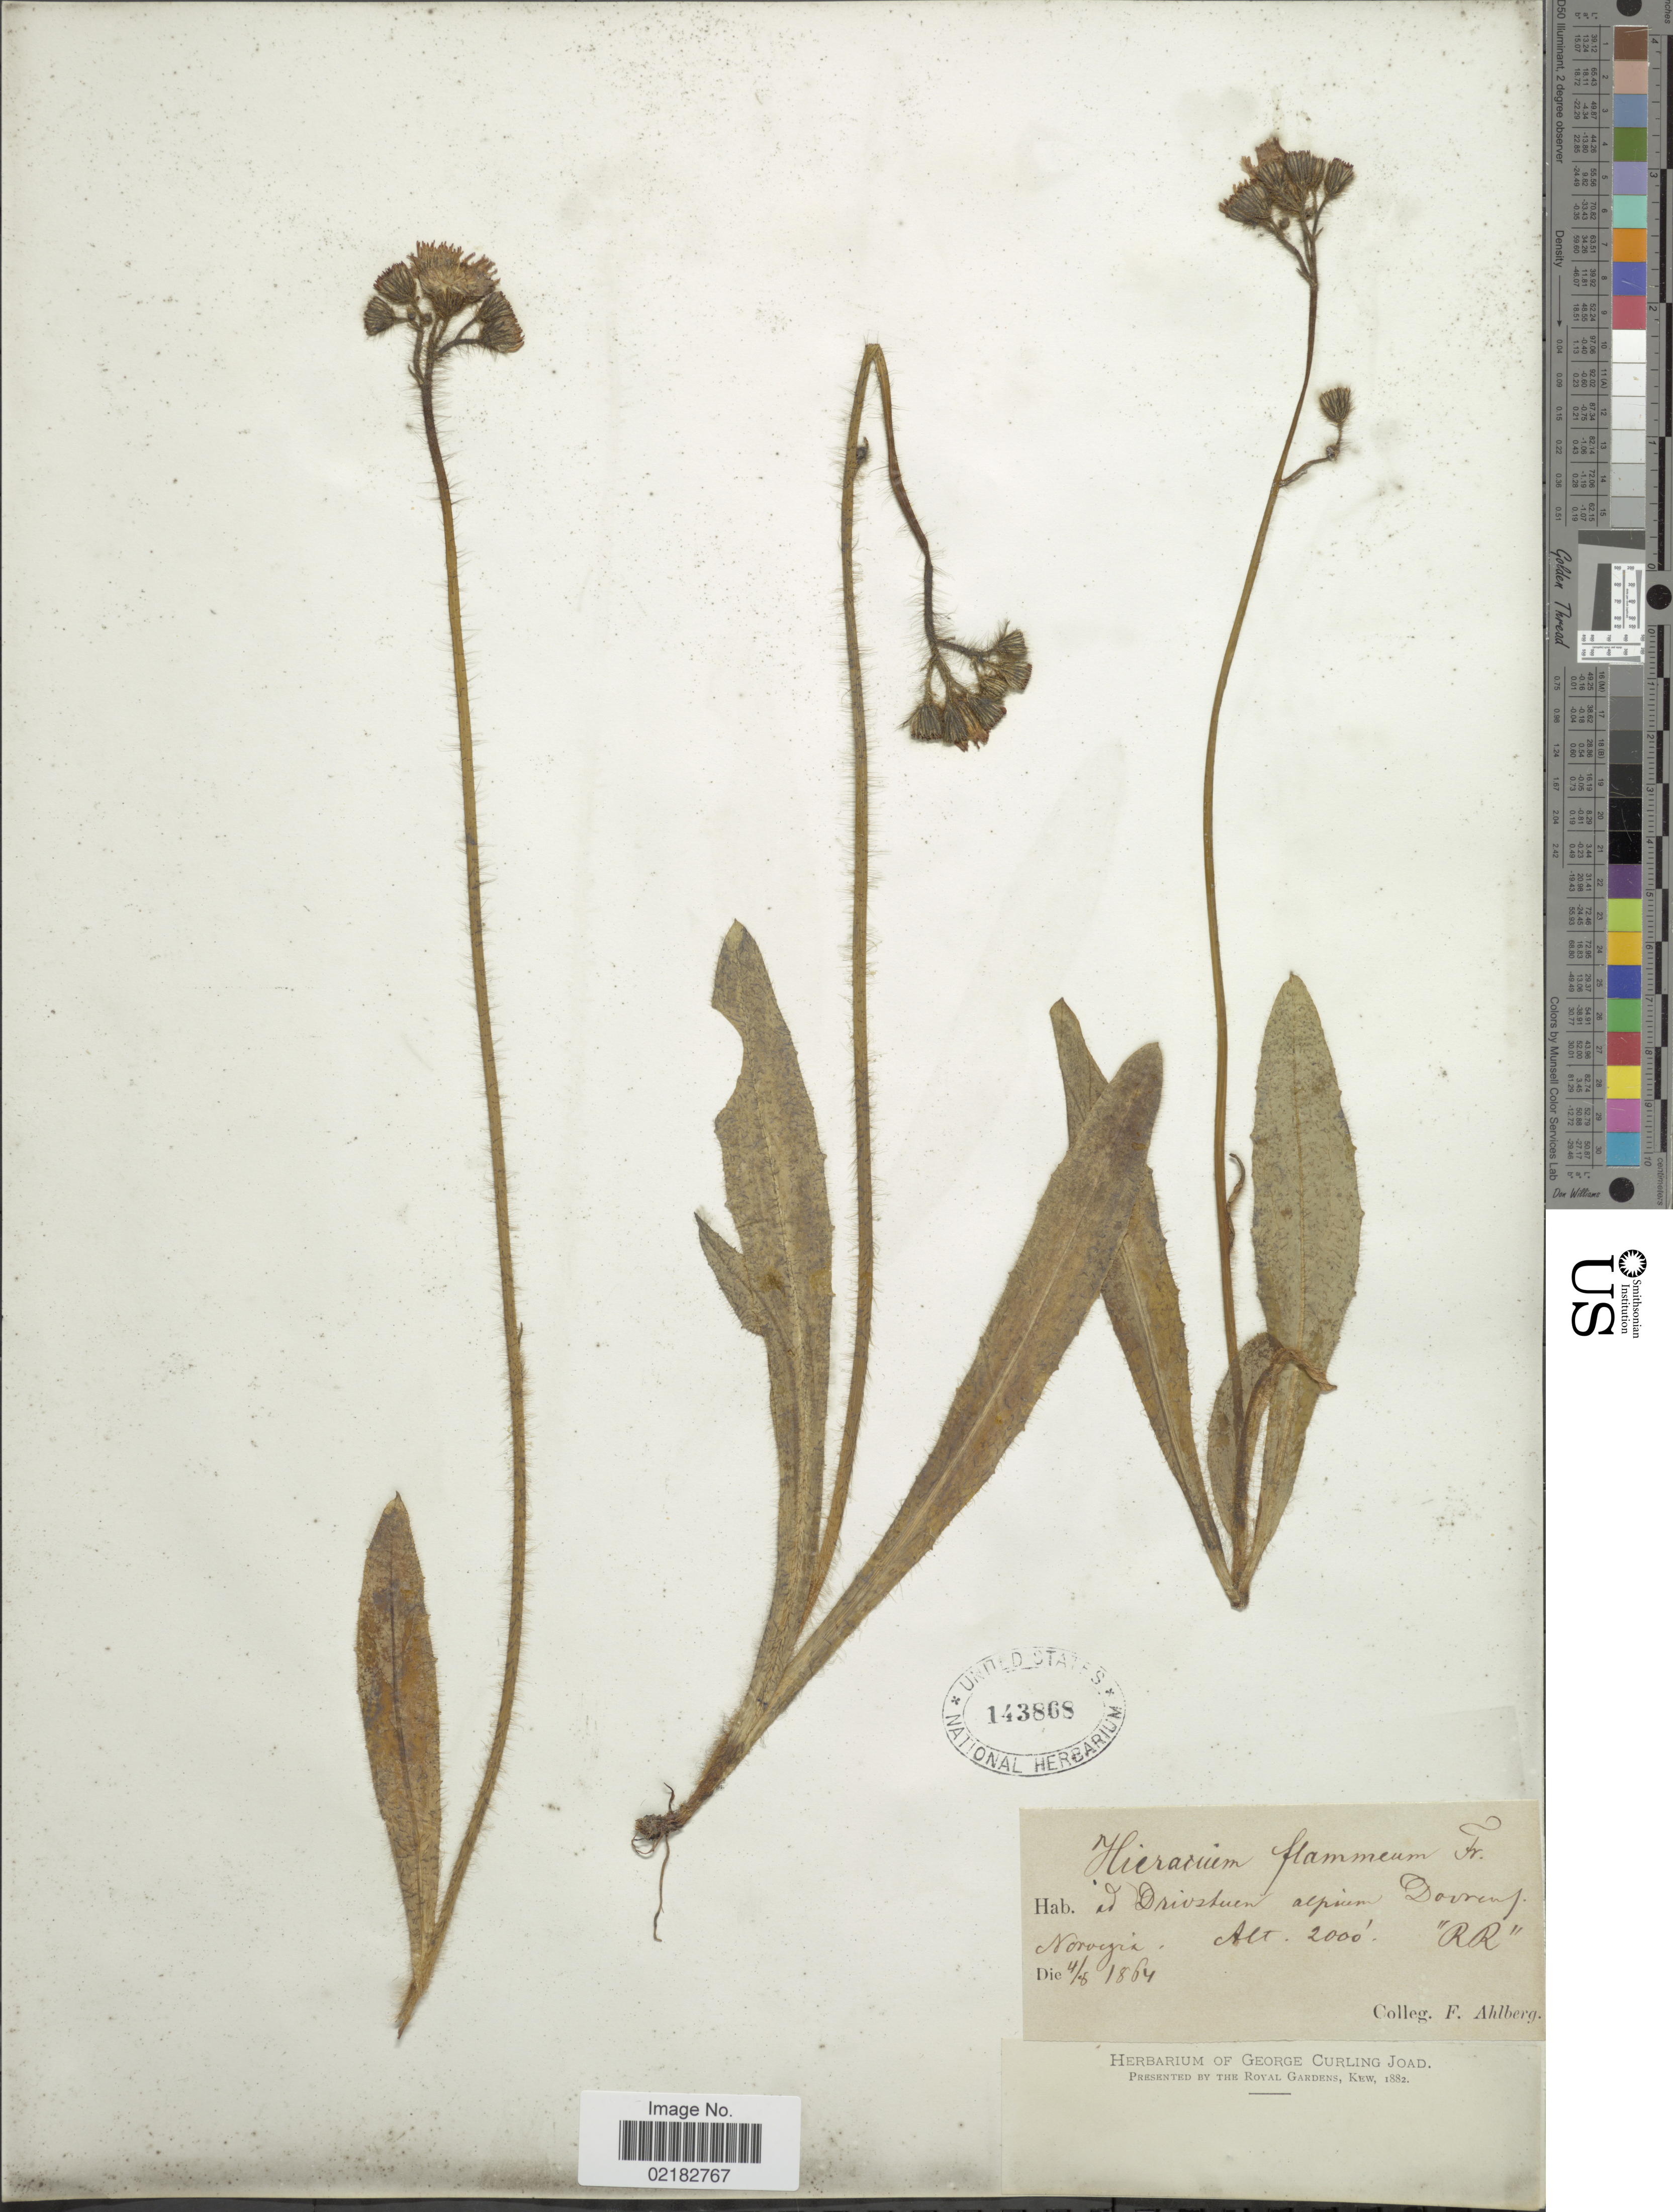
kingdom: Plantae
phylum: Tracheophyta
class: Magnoliopsida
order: Asterales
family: Asteraceae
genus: Pilosella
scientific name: Pilosella fuscoatra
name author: (Näg. & Peter) Soják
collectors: F. Ahlberg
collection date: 1864-08-04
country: Norway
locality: Ad Drivstuen alpium Dovrenf. Norvegia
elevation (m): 610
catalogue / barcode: US 143868